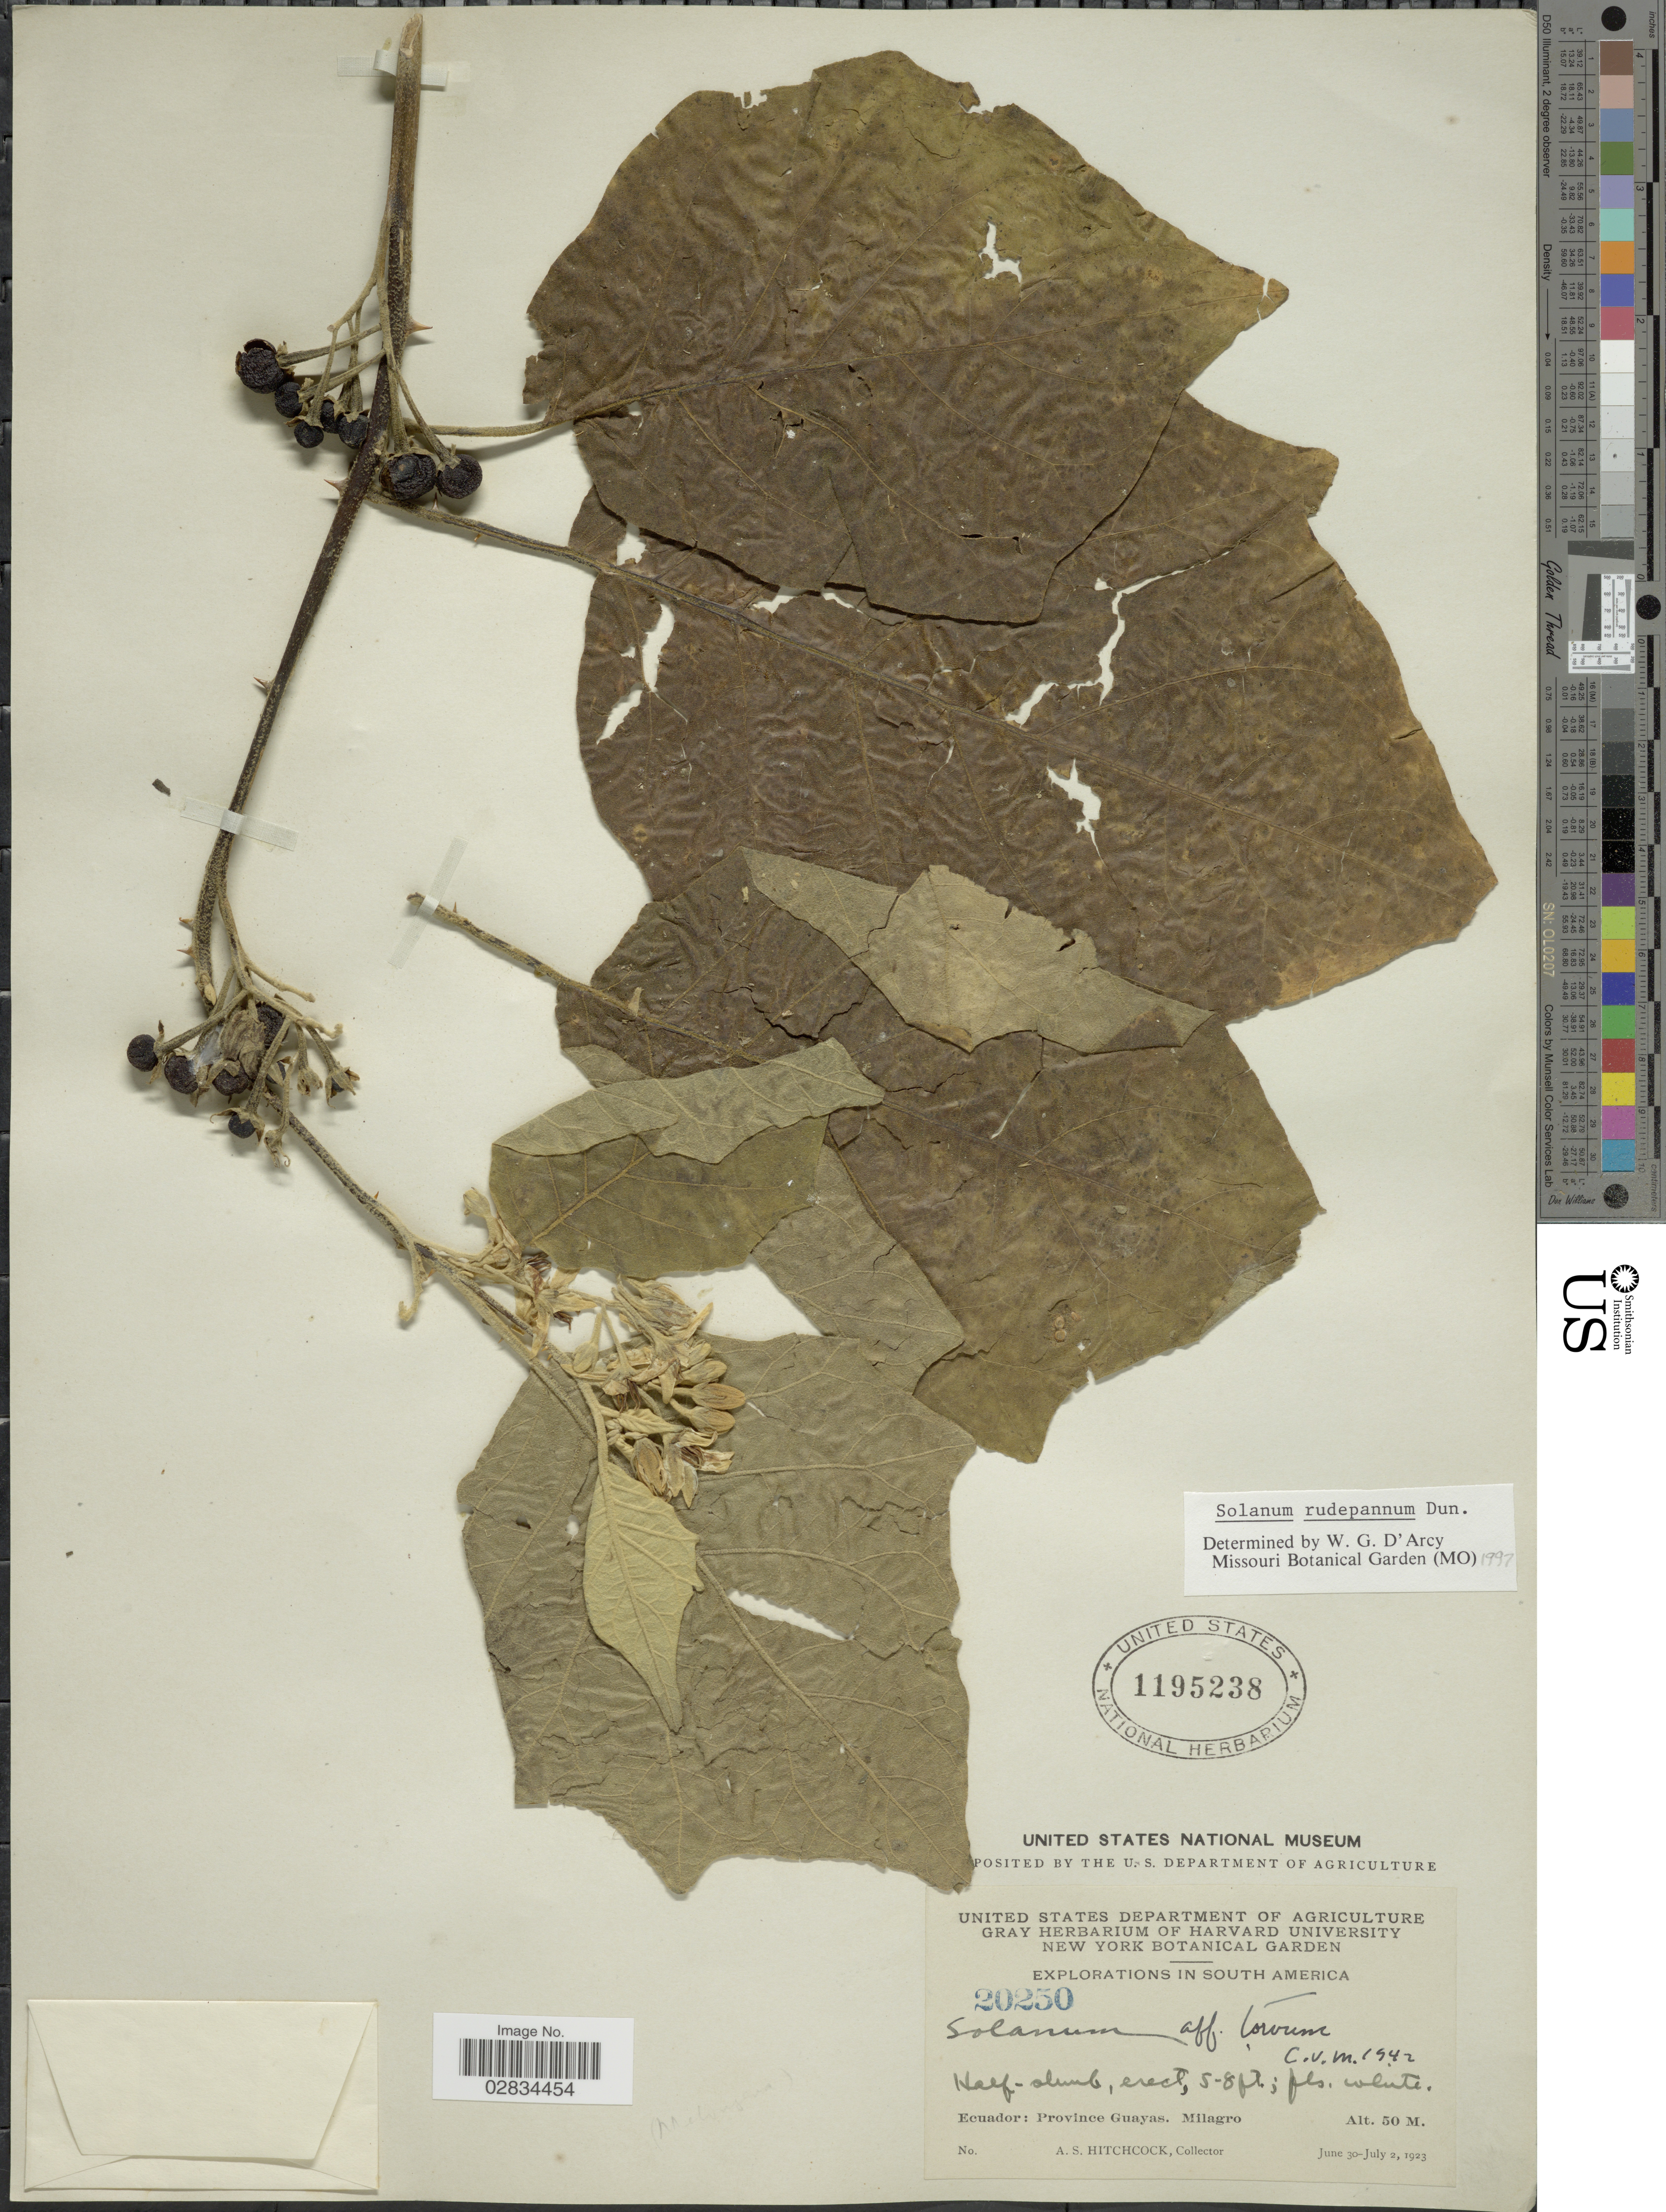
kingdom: Plantae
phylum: Tracheophyta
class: Magnoliopsida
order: Solanales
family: Solanaceae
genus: Solanum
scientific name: Solanum rudepannum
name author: Dunal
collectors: A. S. Hitchcock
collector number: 20250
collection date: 1923-06-30/1923-07-02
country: Ecuador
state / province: Guayas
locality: Province Guayas, Milagro.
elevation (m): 50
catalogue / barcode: US 1195238